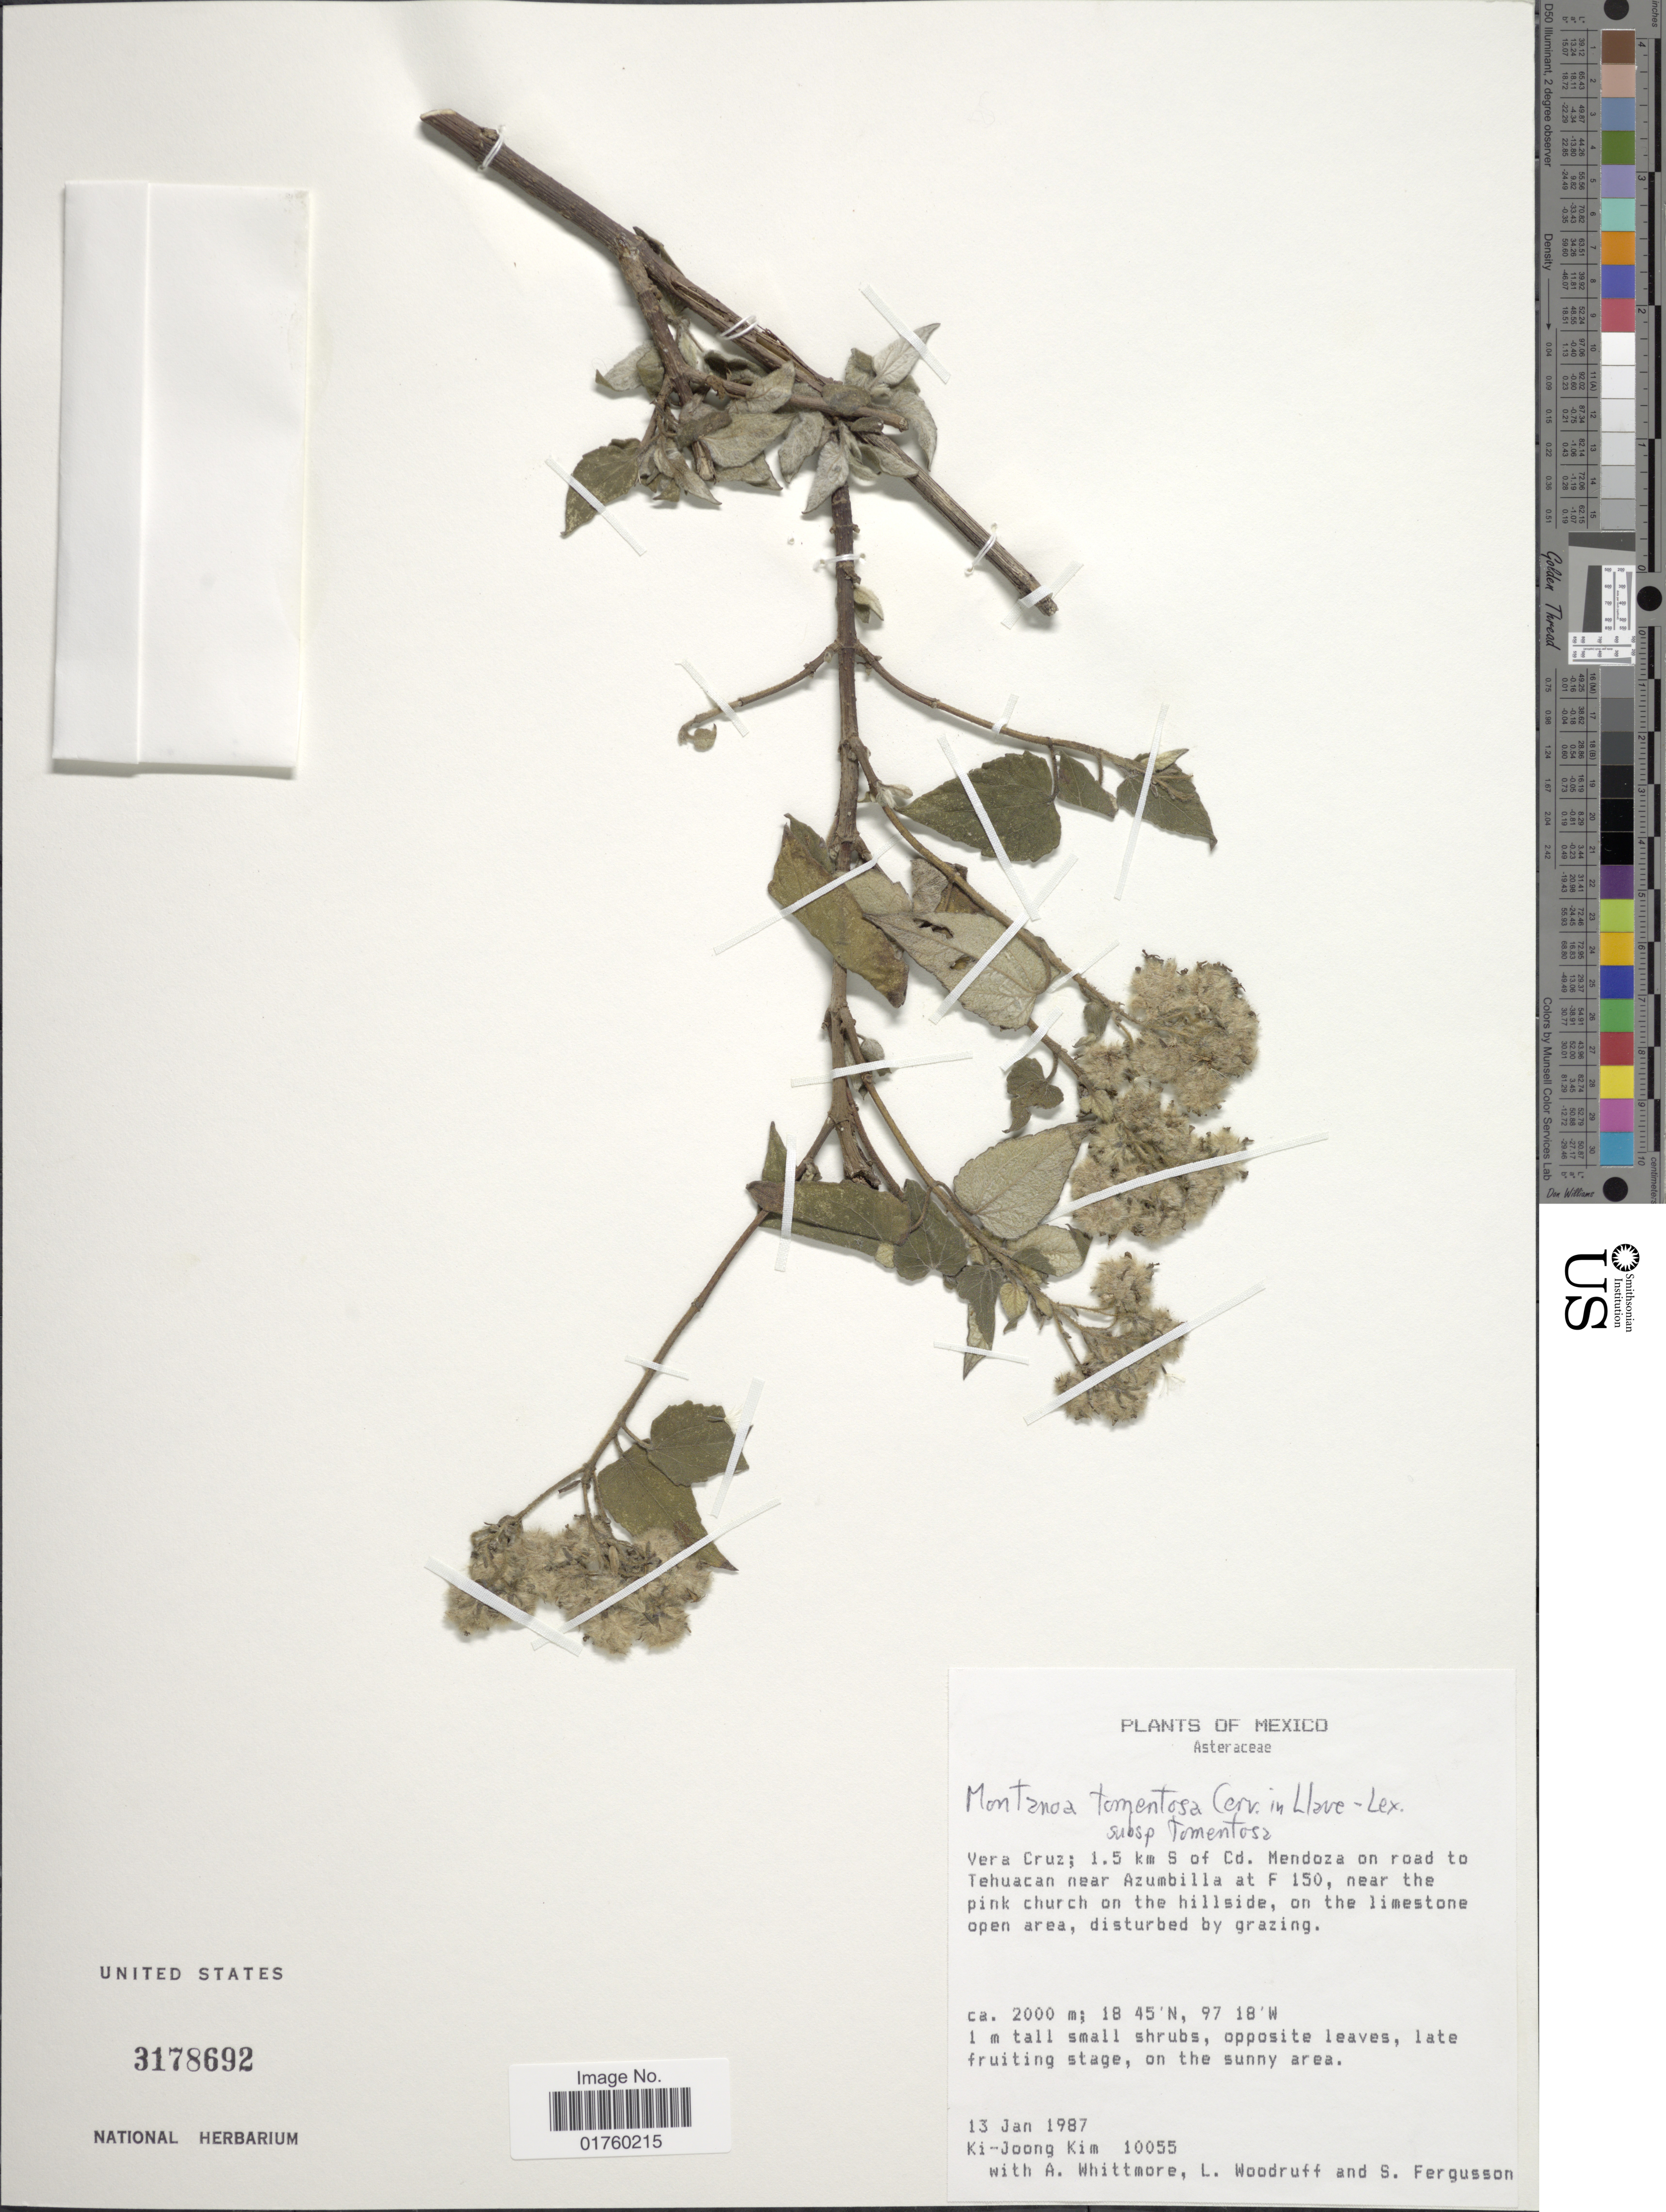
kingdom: Plantae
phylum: Tracheophyta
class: Magnoliopsida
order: Asterales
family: Asteraceae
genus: Montanoa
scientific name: Montanoa tomentosa subsp. tomentosa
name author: Cerv.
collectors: K. Kim, A. Whittmore, L. Woodruff & S. Fergusson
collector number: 10055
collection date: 1987-01-13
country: Mexico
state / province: Veracruz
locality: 1.5 km S of Cd. Mendoza on road to Tehuacan near Azumbilla at F 150, near the pink church on the hillside, on the limestone open area.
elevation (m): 2000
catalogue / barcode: US 3178692